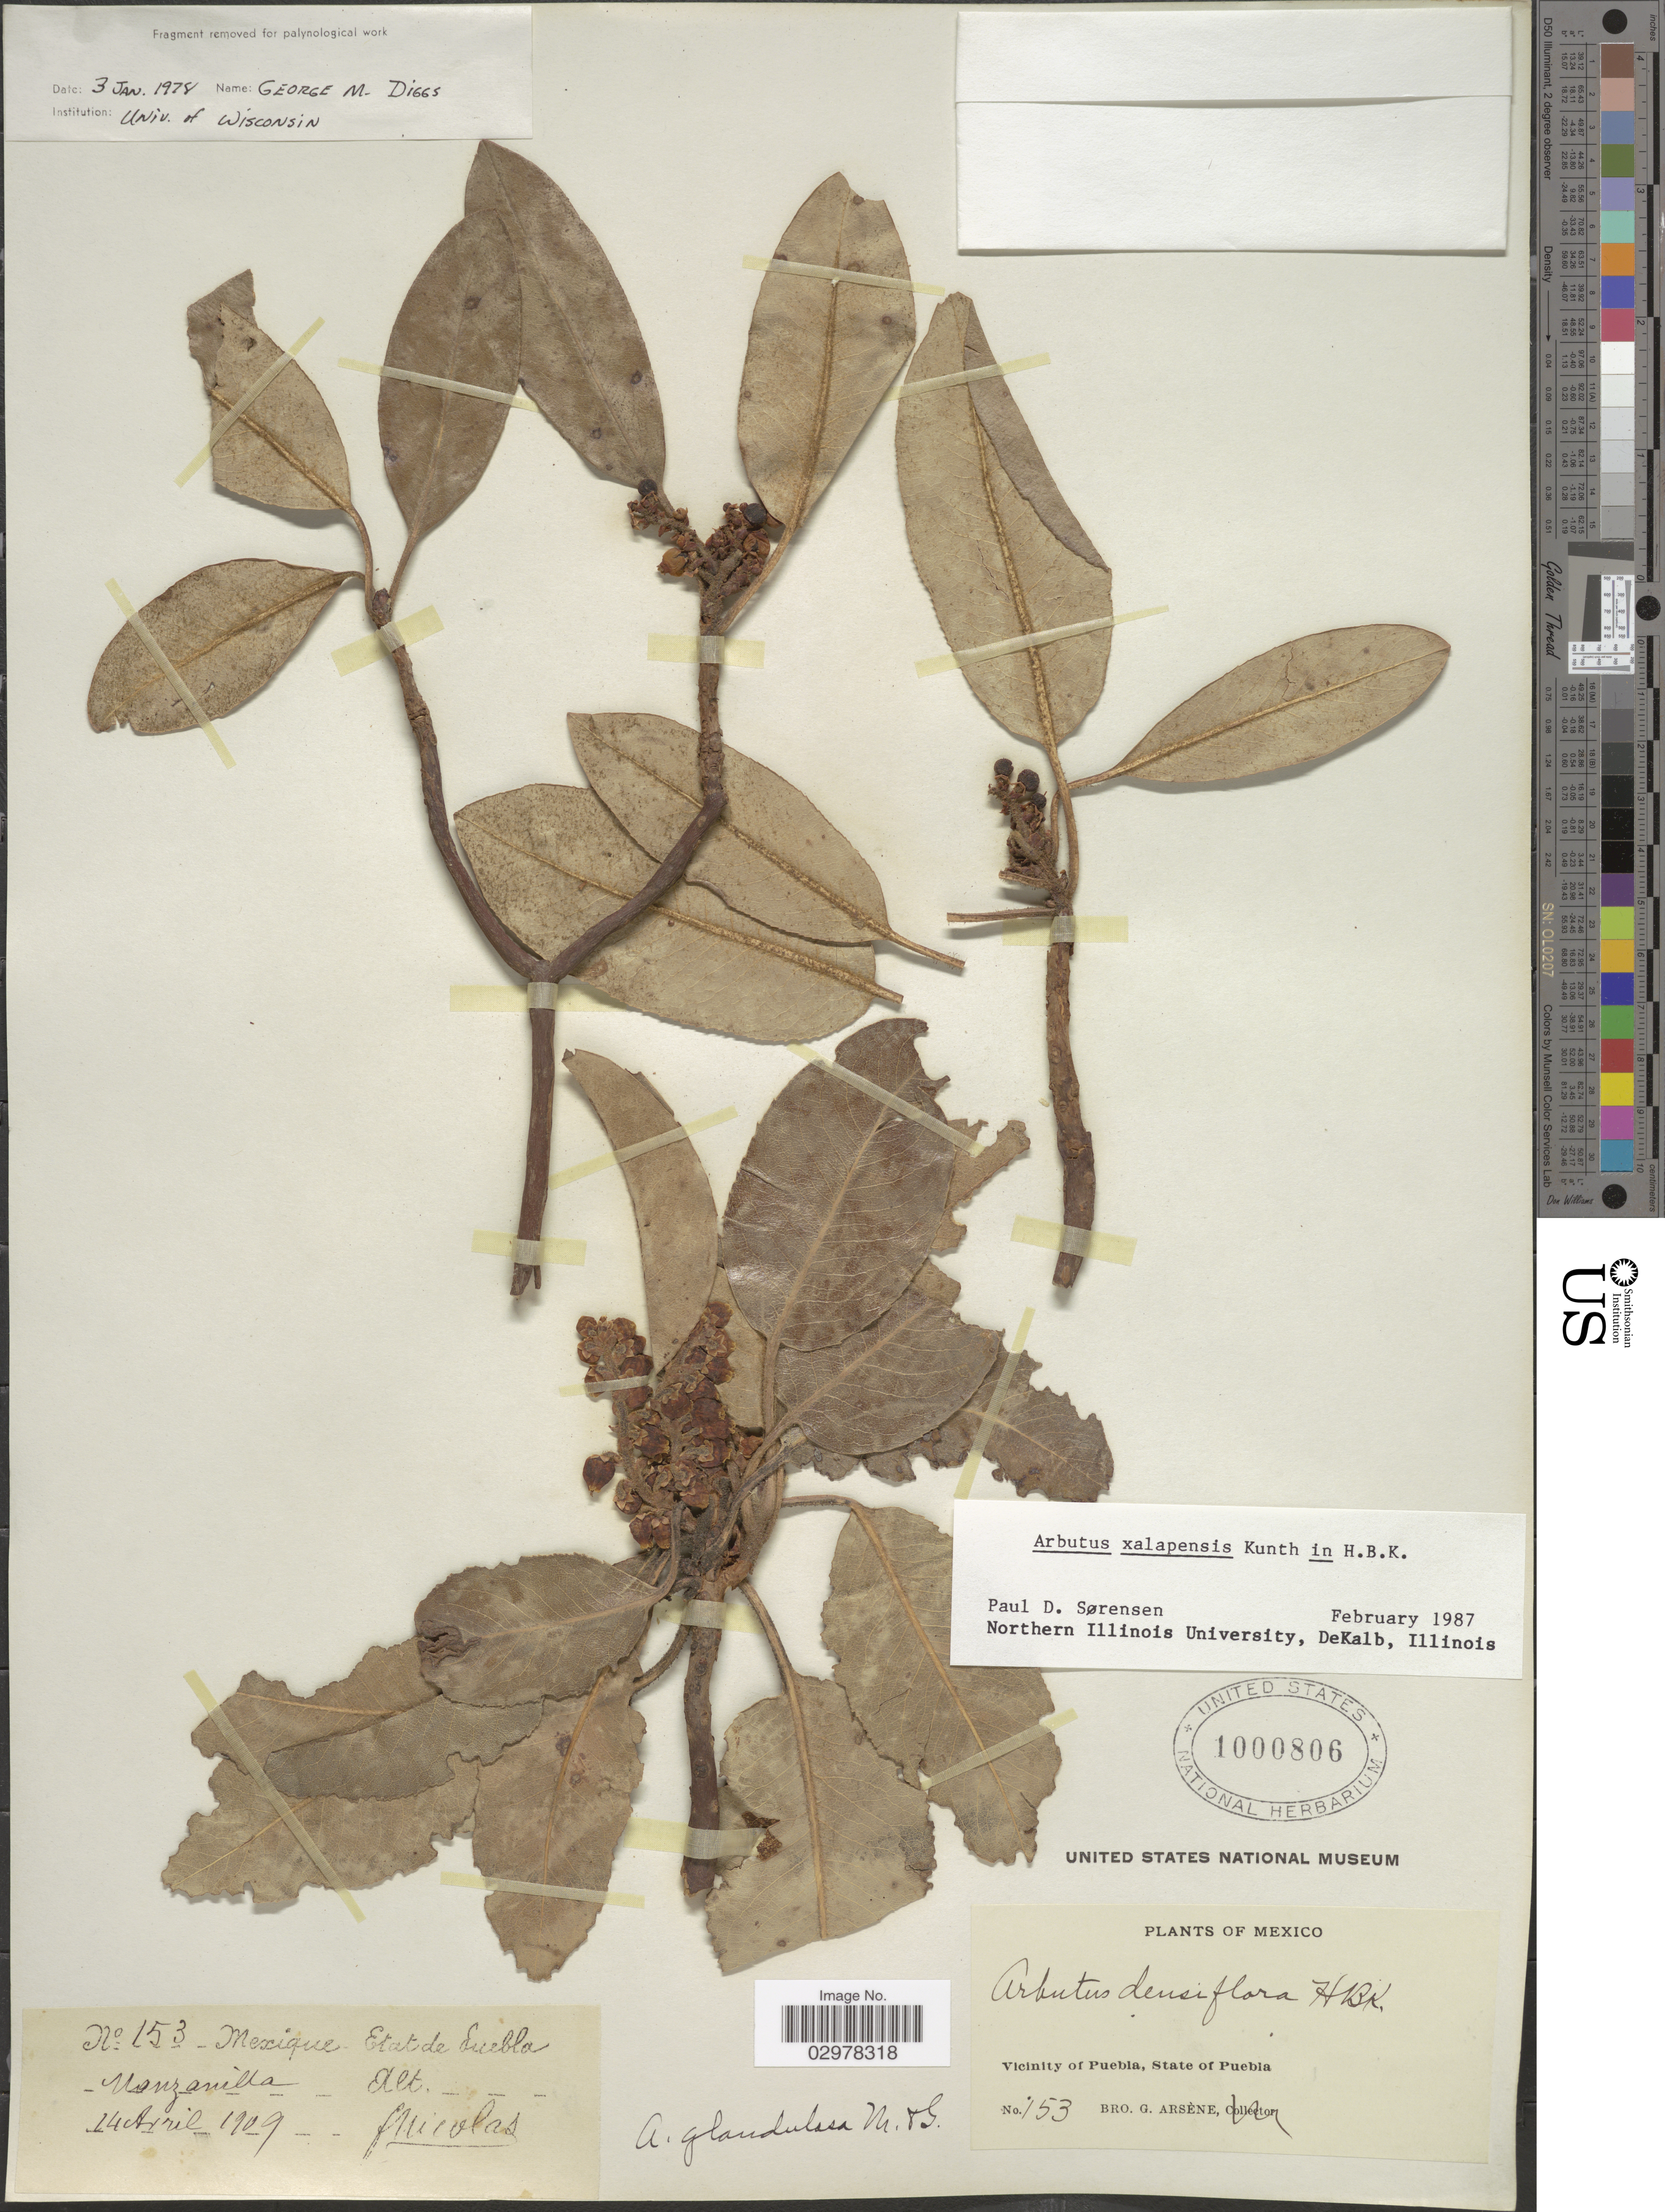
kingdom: Plantae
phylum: Tracheophyta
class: Magnoliopsida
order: Ericales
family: Ericaceae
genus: Arbutus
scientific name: Arbutus xalapensis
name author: Kunth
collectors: Bro. G. Arsène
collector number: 153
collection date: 1909-04-14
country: Mexico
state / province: Puebla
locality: Vicinity of Puebla, Nanzanilla.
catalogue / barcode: US 1000806